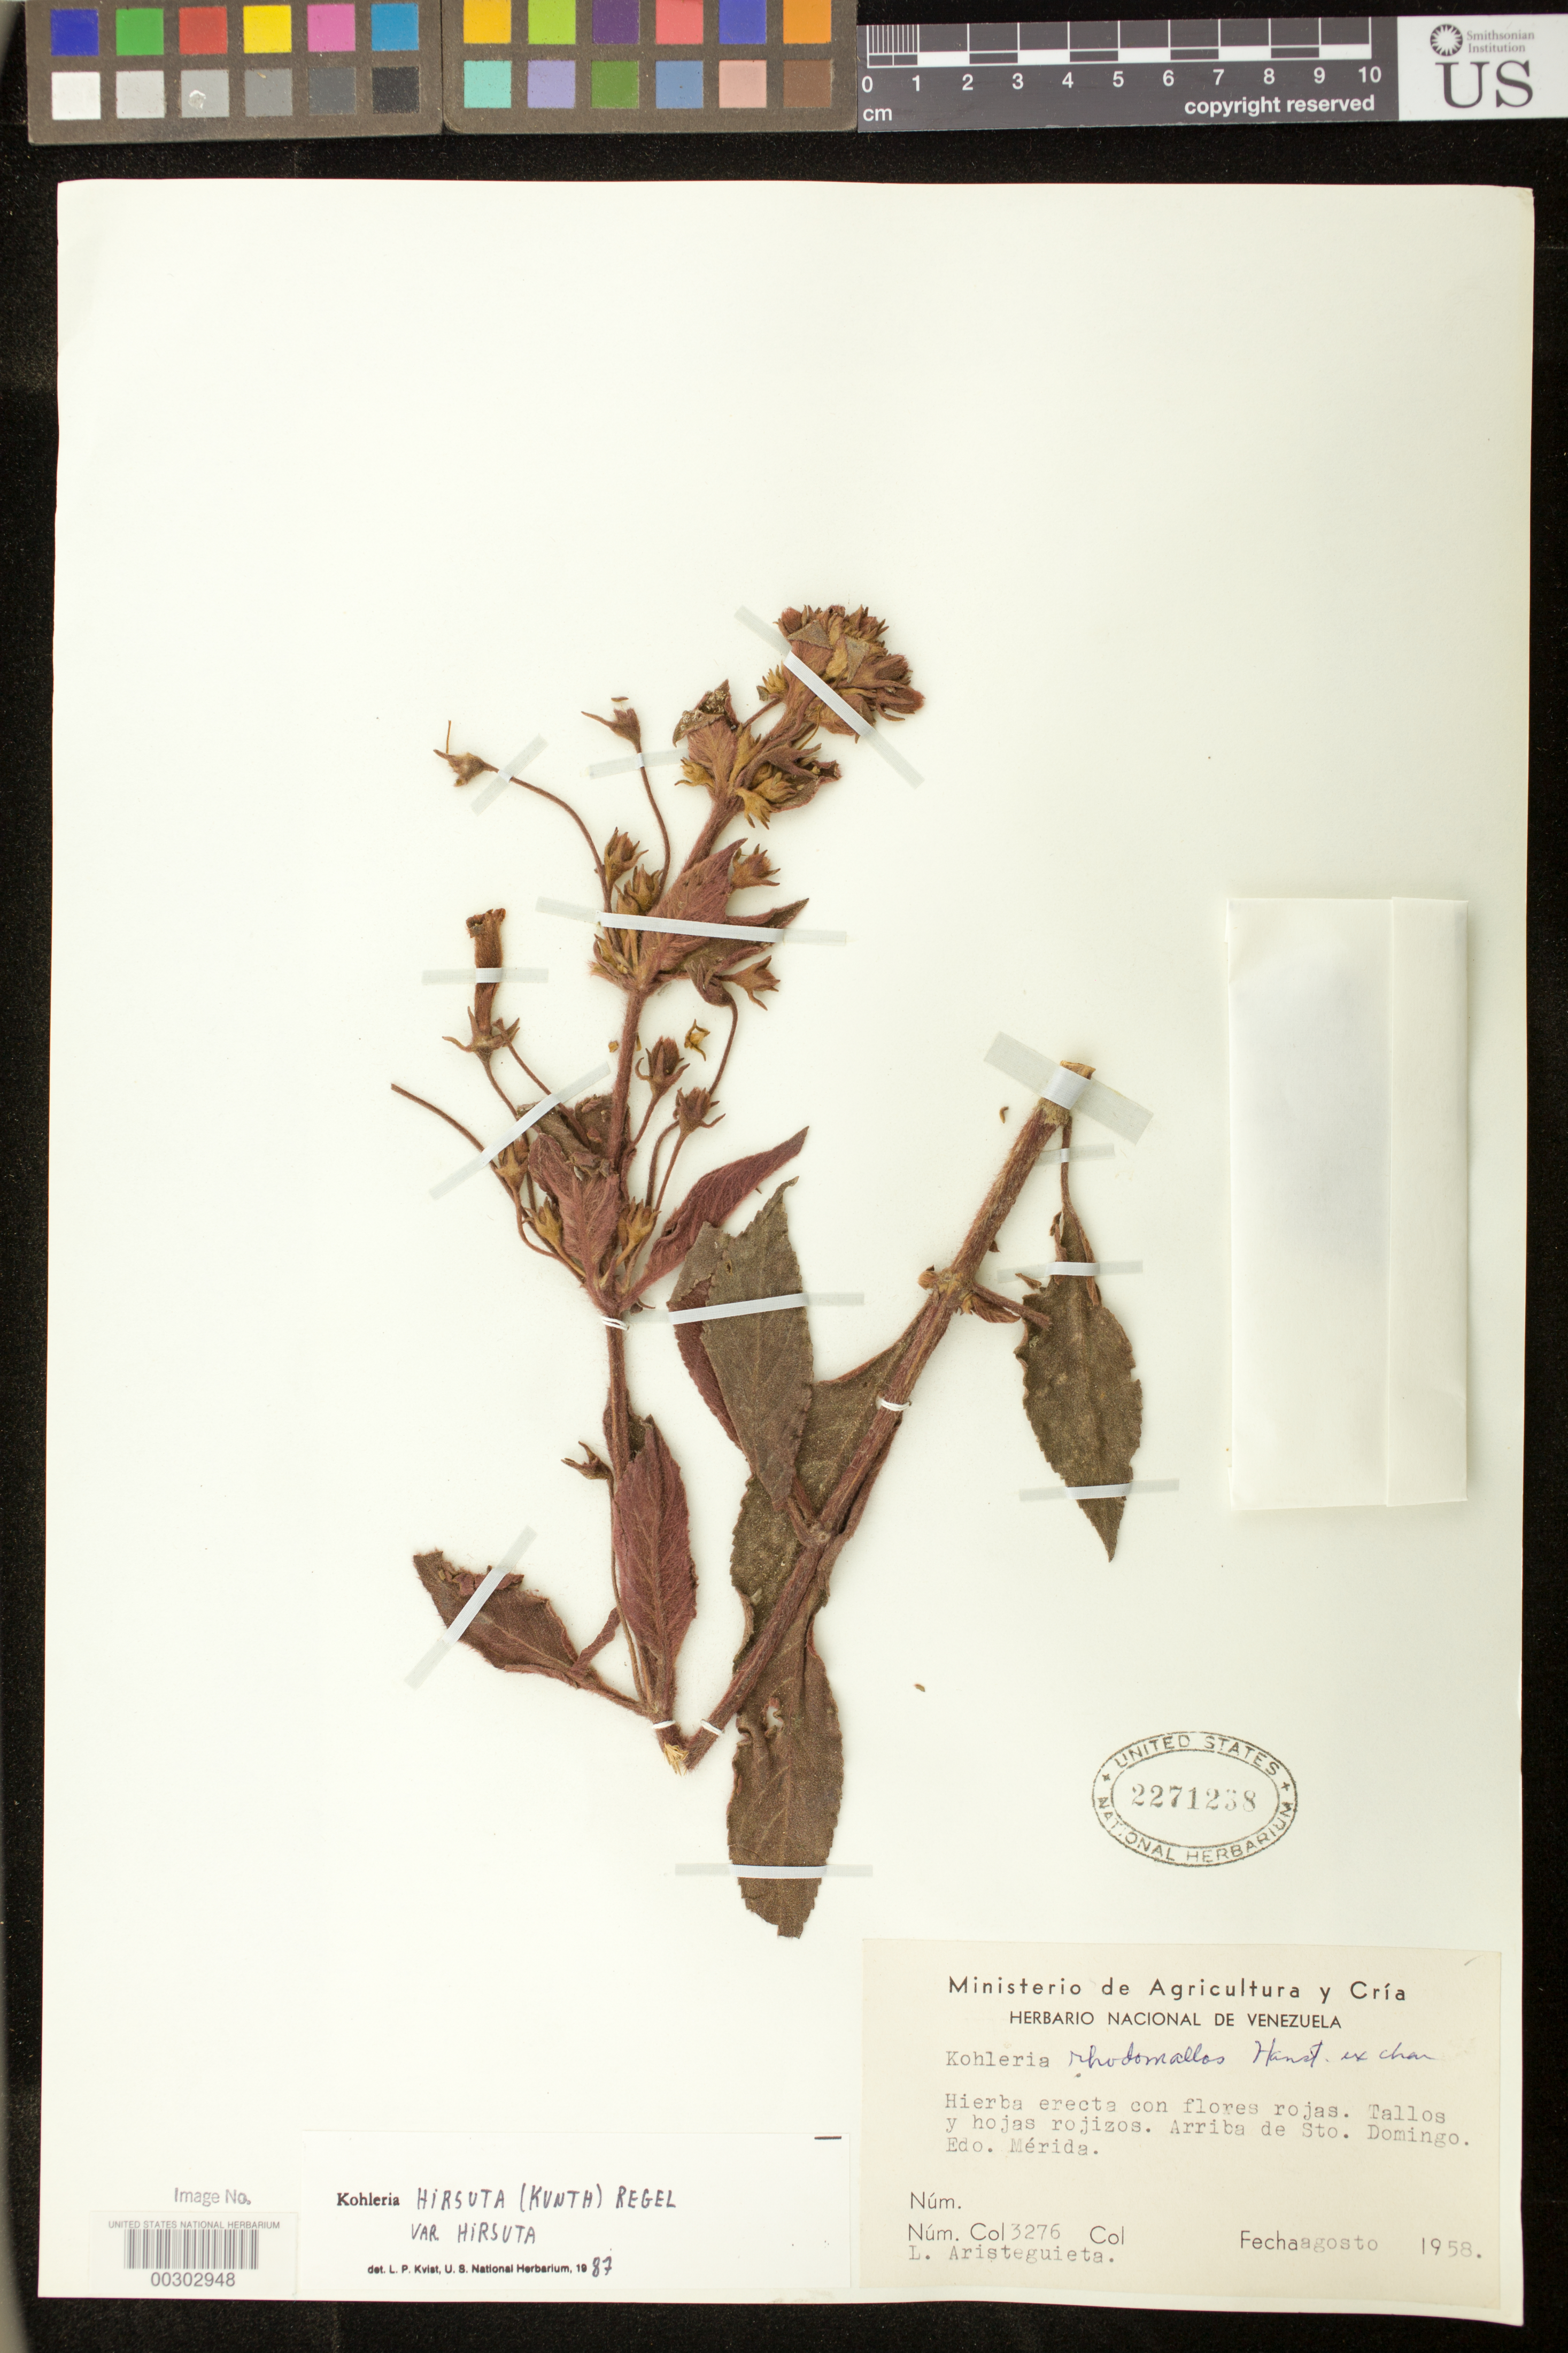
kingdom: Plantae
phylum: Tracheophyta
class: Magnoliopsida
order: Lamiales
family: Gesneriaceae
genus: Kohleria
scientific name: Kohleria hirsuta var. hirsuta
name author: (Kunth) Regel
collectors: L. Aristeguieta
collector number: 3276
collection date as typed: Aug 1958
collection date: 1958-08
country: Venezuela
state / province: Mérida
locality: Above Sto Domingo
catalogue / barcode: US 2271238